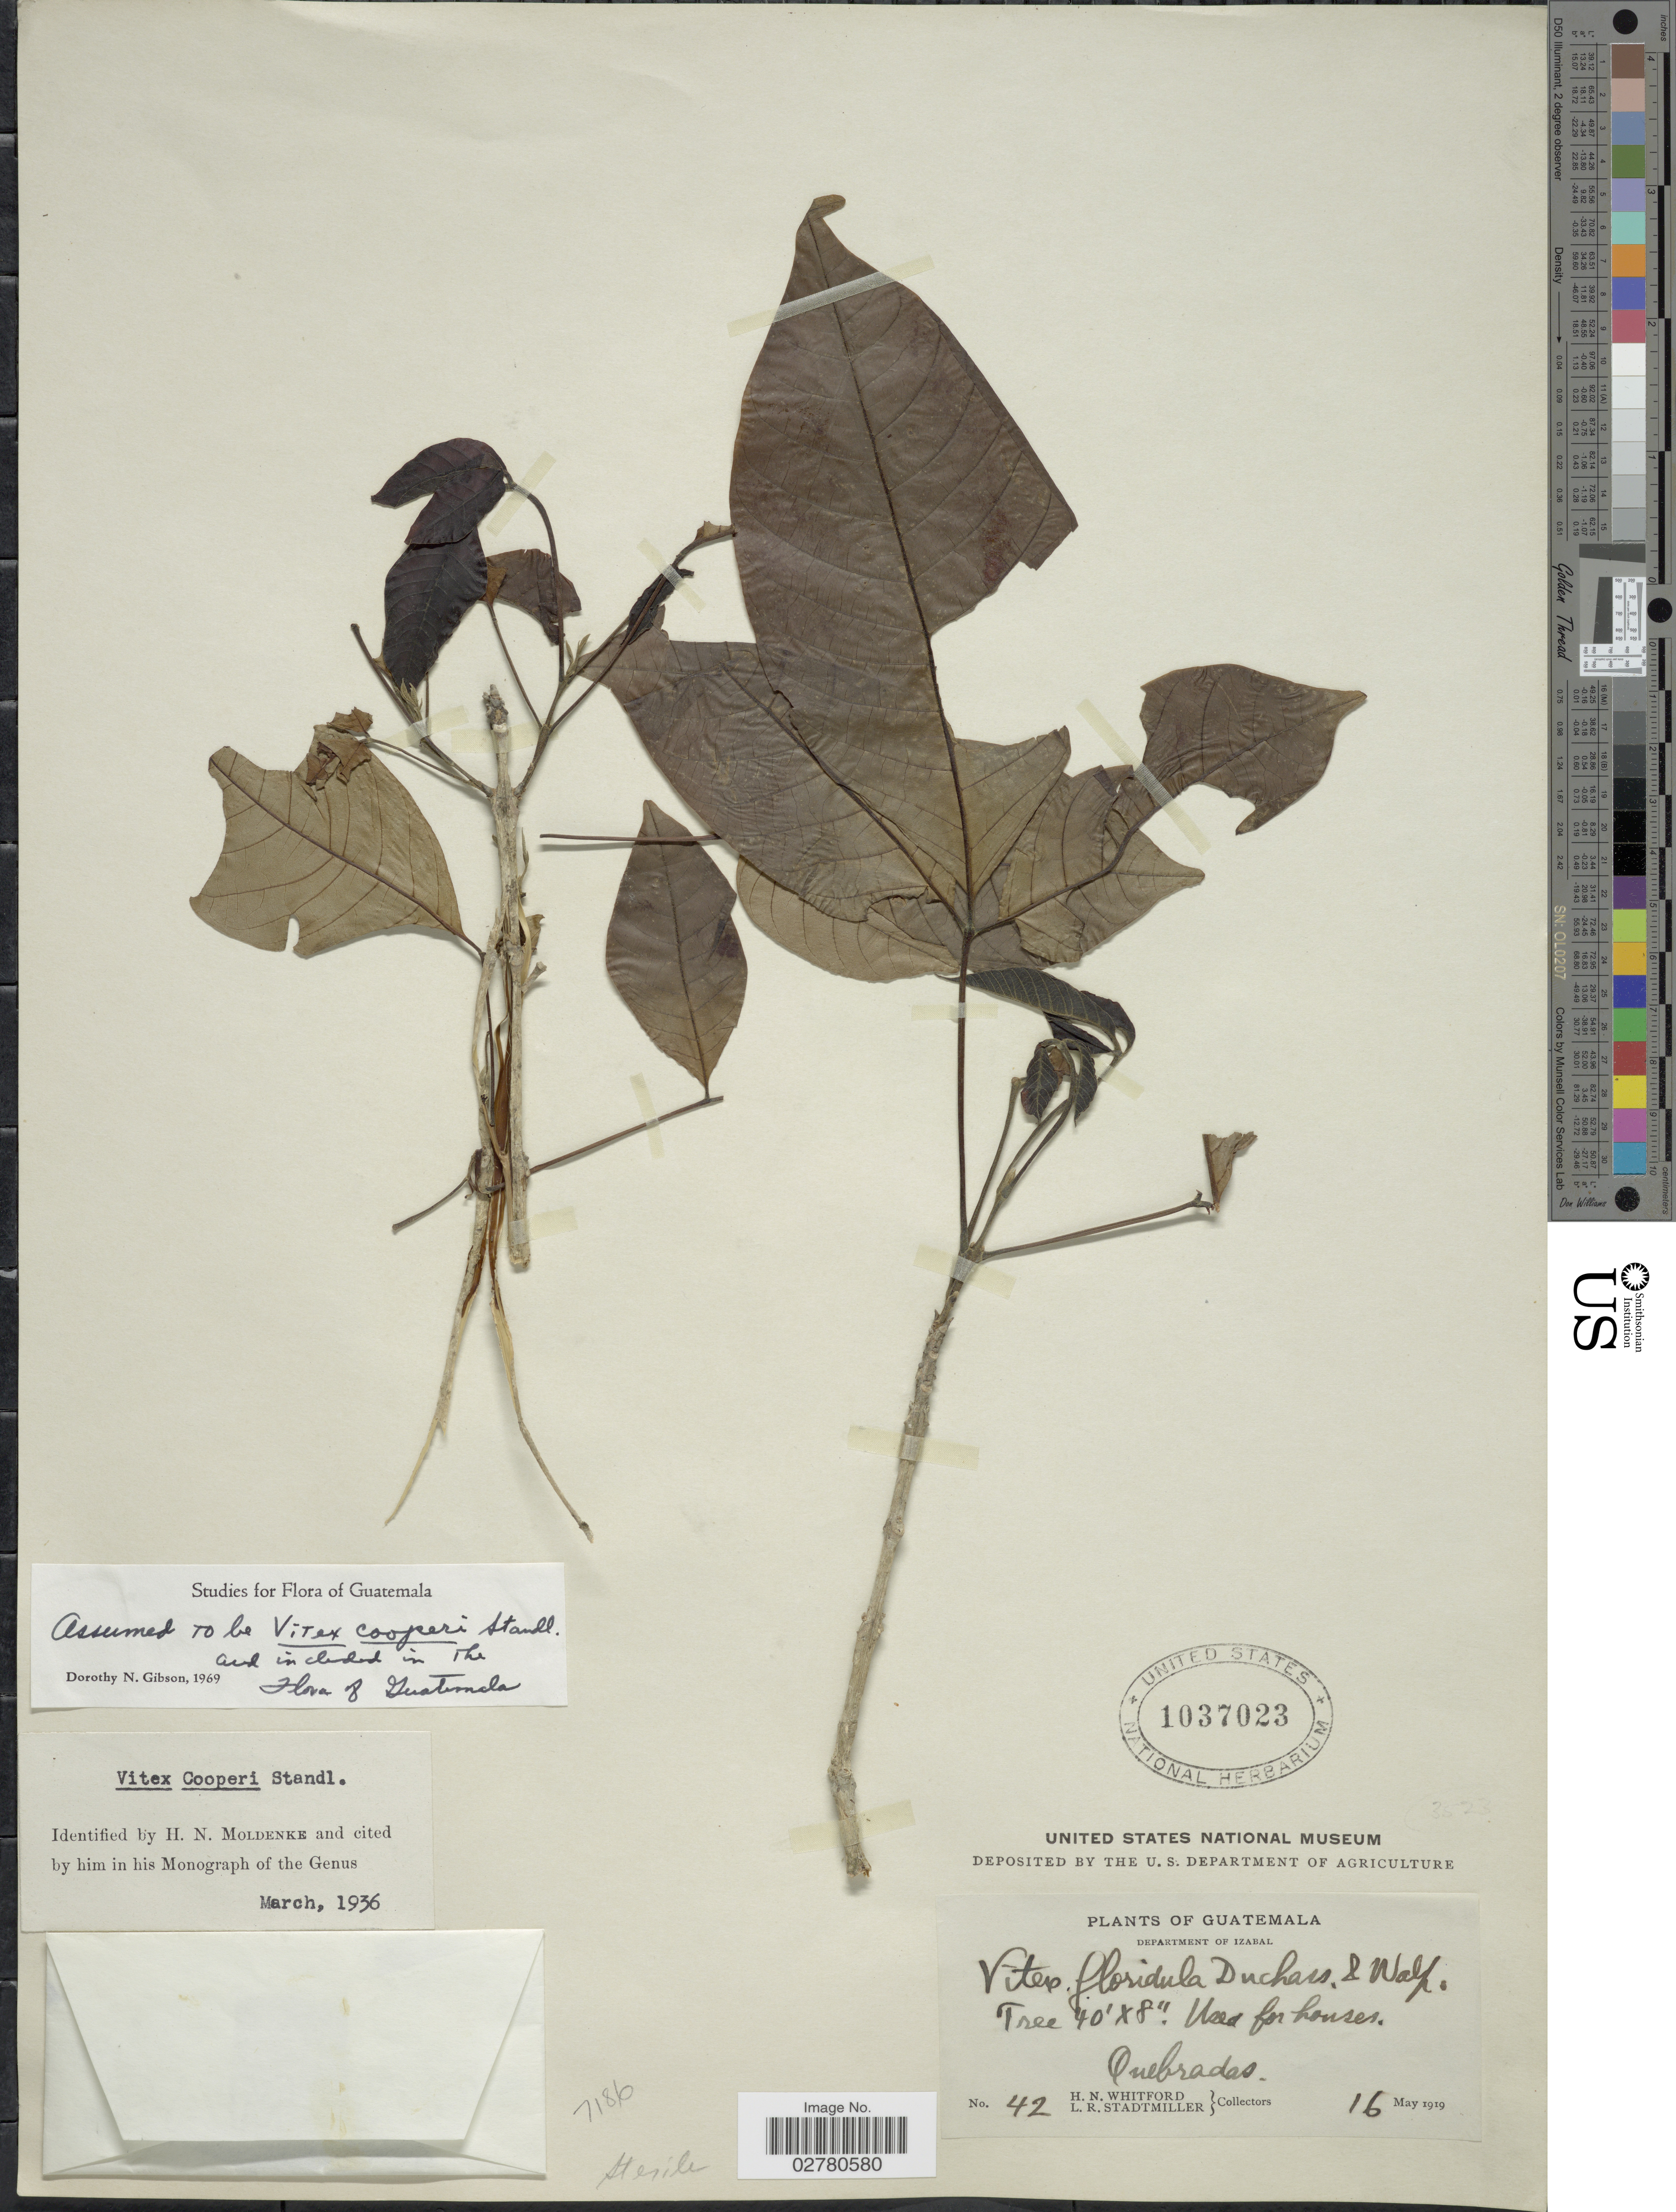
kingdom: Plantae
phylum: Tracheophyta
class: Magnoliopsida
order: Lamiales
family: Lamiaceae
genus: Vitex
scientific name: Vitex cooperi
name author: Standl.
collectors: H. N. Whitford & L. Stadtmiller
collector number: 42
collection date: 1919-05-16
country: Guatemala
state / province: Izabal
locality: Quebradas.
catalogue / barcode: US 1037023